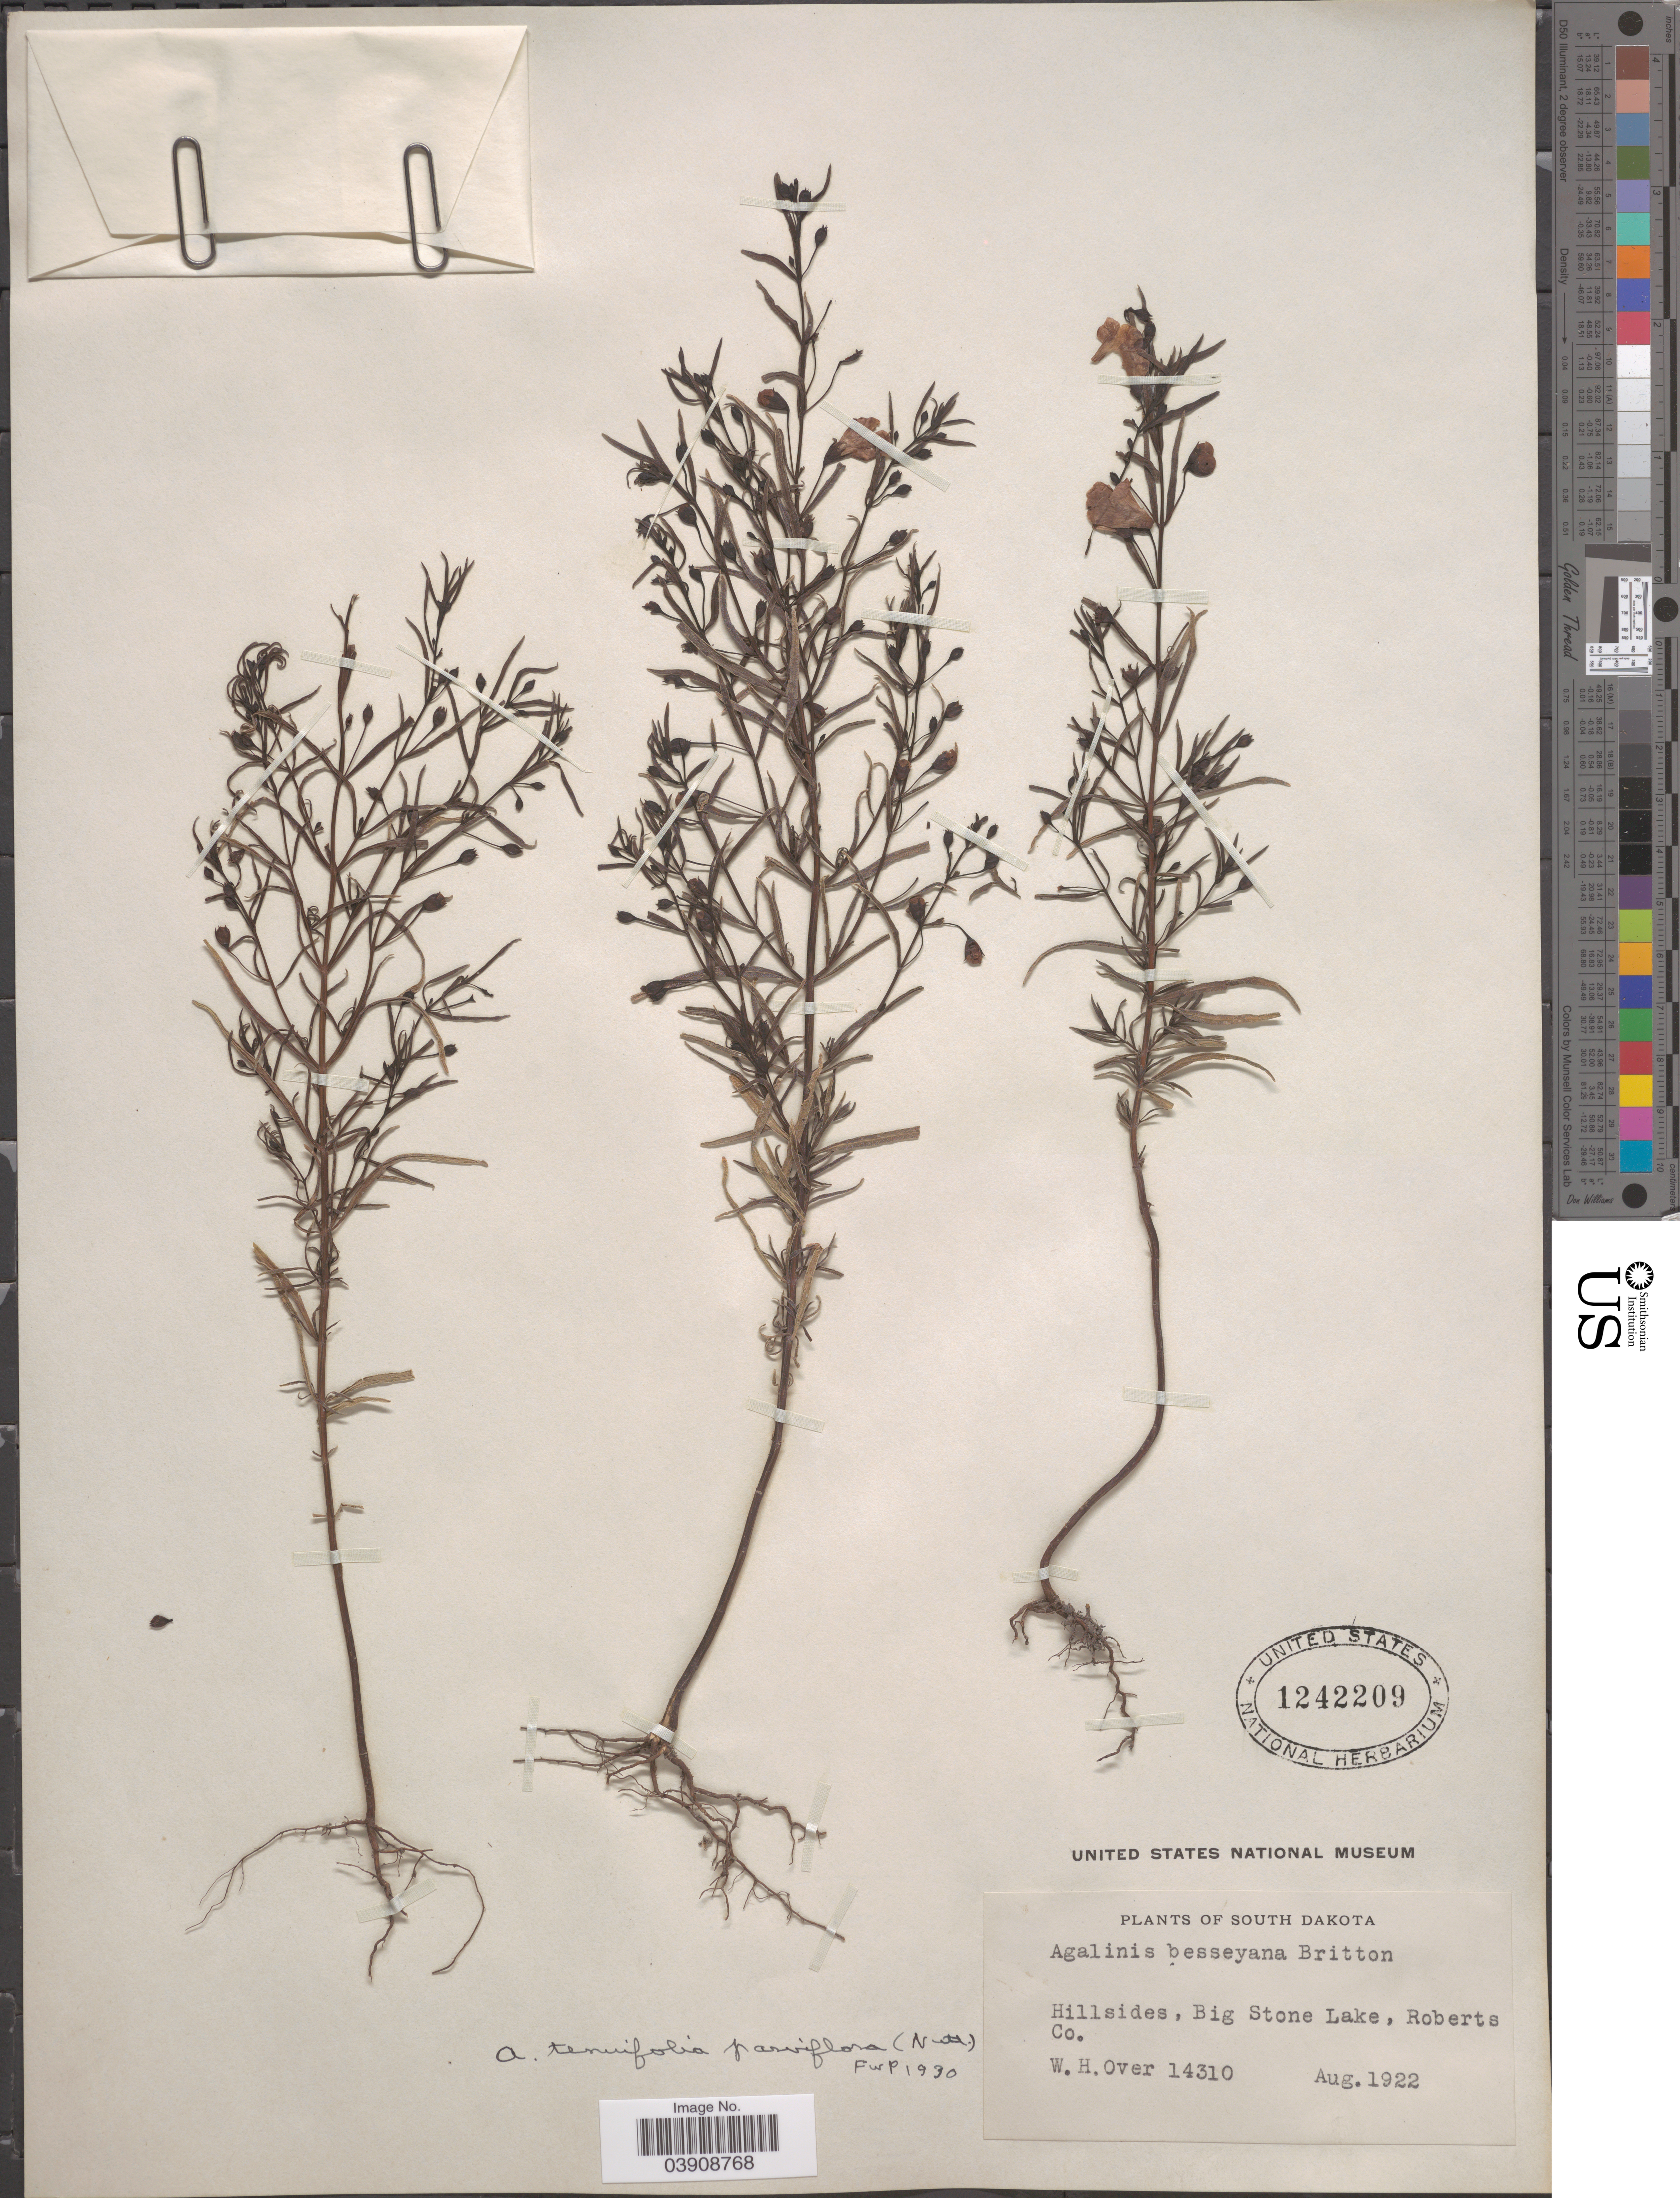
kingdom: Plantae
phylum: Tracheophyta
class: Magnoliopsida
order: Lamiales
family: Orobanchaceae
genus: Agalinis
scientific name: Agalinis tenuifolia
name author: (Vahl) Raf.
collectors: W. Over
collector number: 14310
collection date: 1922-08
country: United States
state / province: South Dakota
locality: Hillsides, Big Stone Lake, Roberts Co.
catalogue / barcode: US 1242209